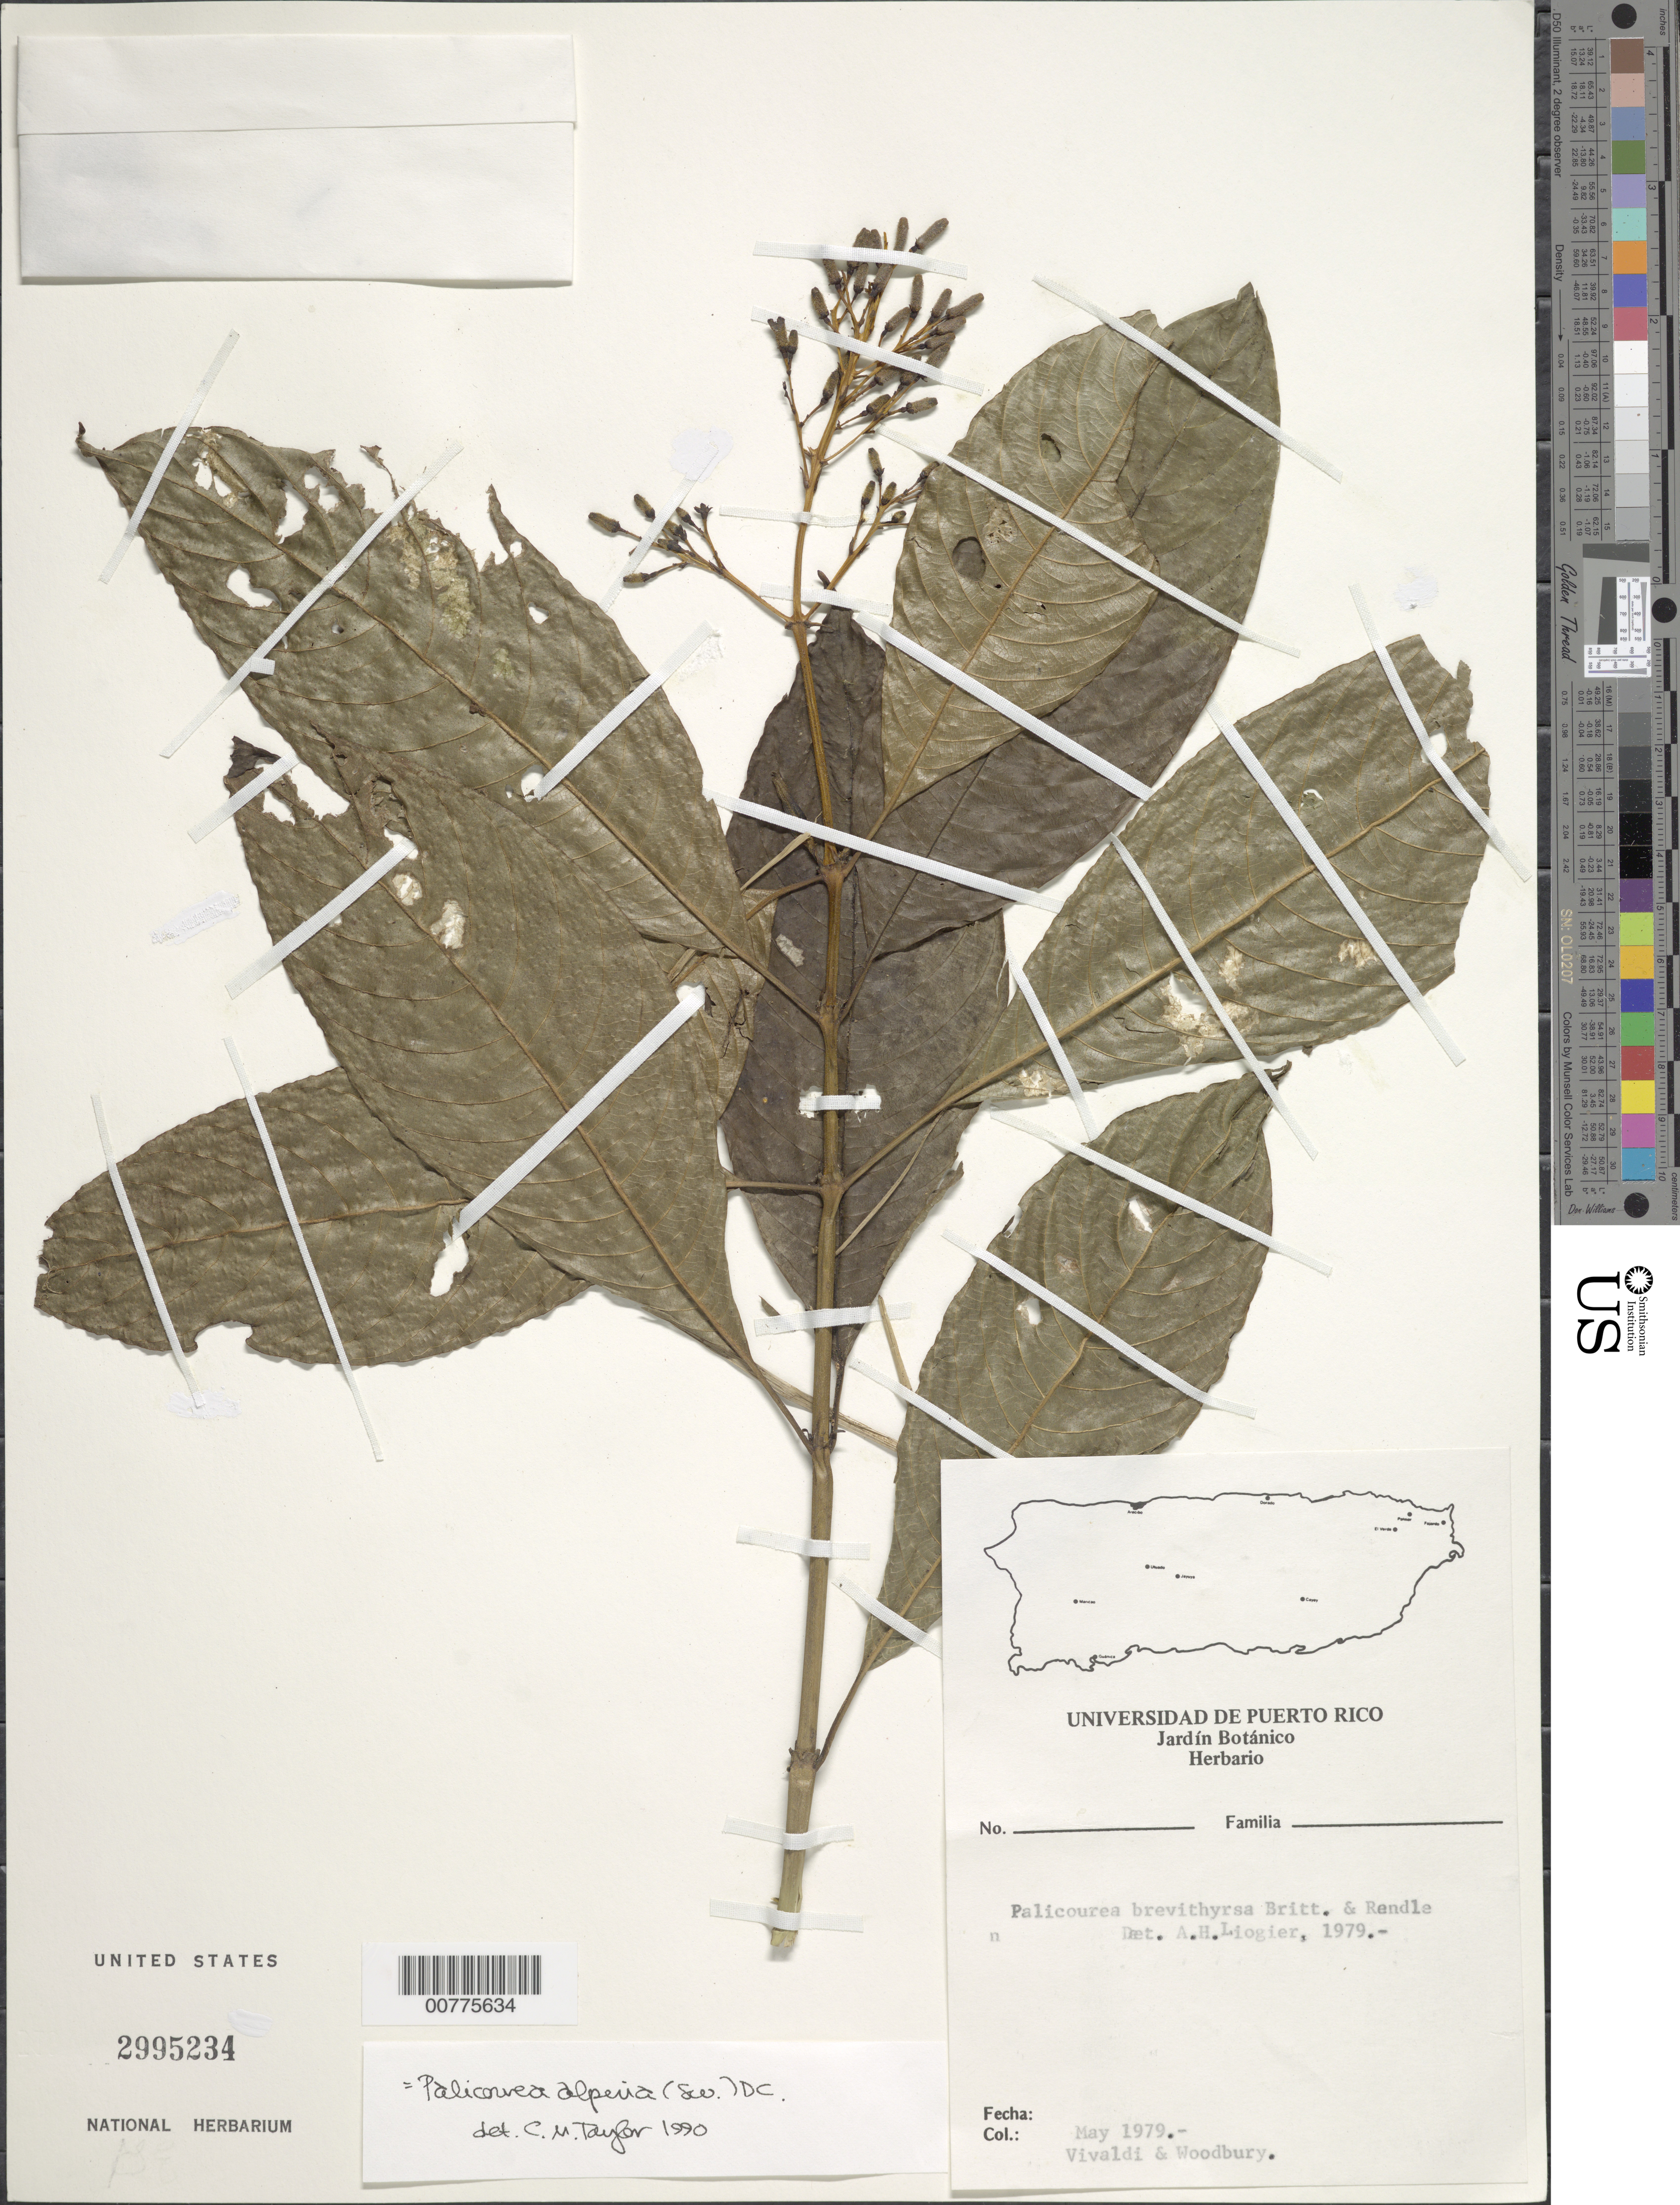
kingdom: Plantae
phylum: Tracheophyta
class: Magnoliopsida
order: Gentianales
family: Rubiaceae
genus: Palicourea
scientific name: Palicourea alpina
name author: (Sw.) DC.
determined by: Taylor, Charlotte M.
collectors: J. L. Vivaldi & Woodbury, --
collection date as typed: May 1979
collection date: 1979-05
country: Puerto Rico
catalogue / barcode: US 3055121